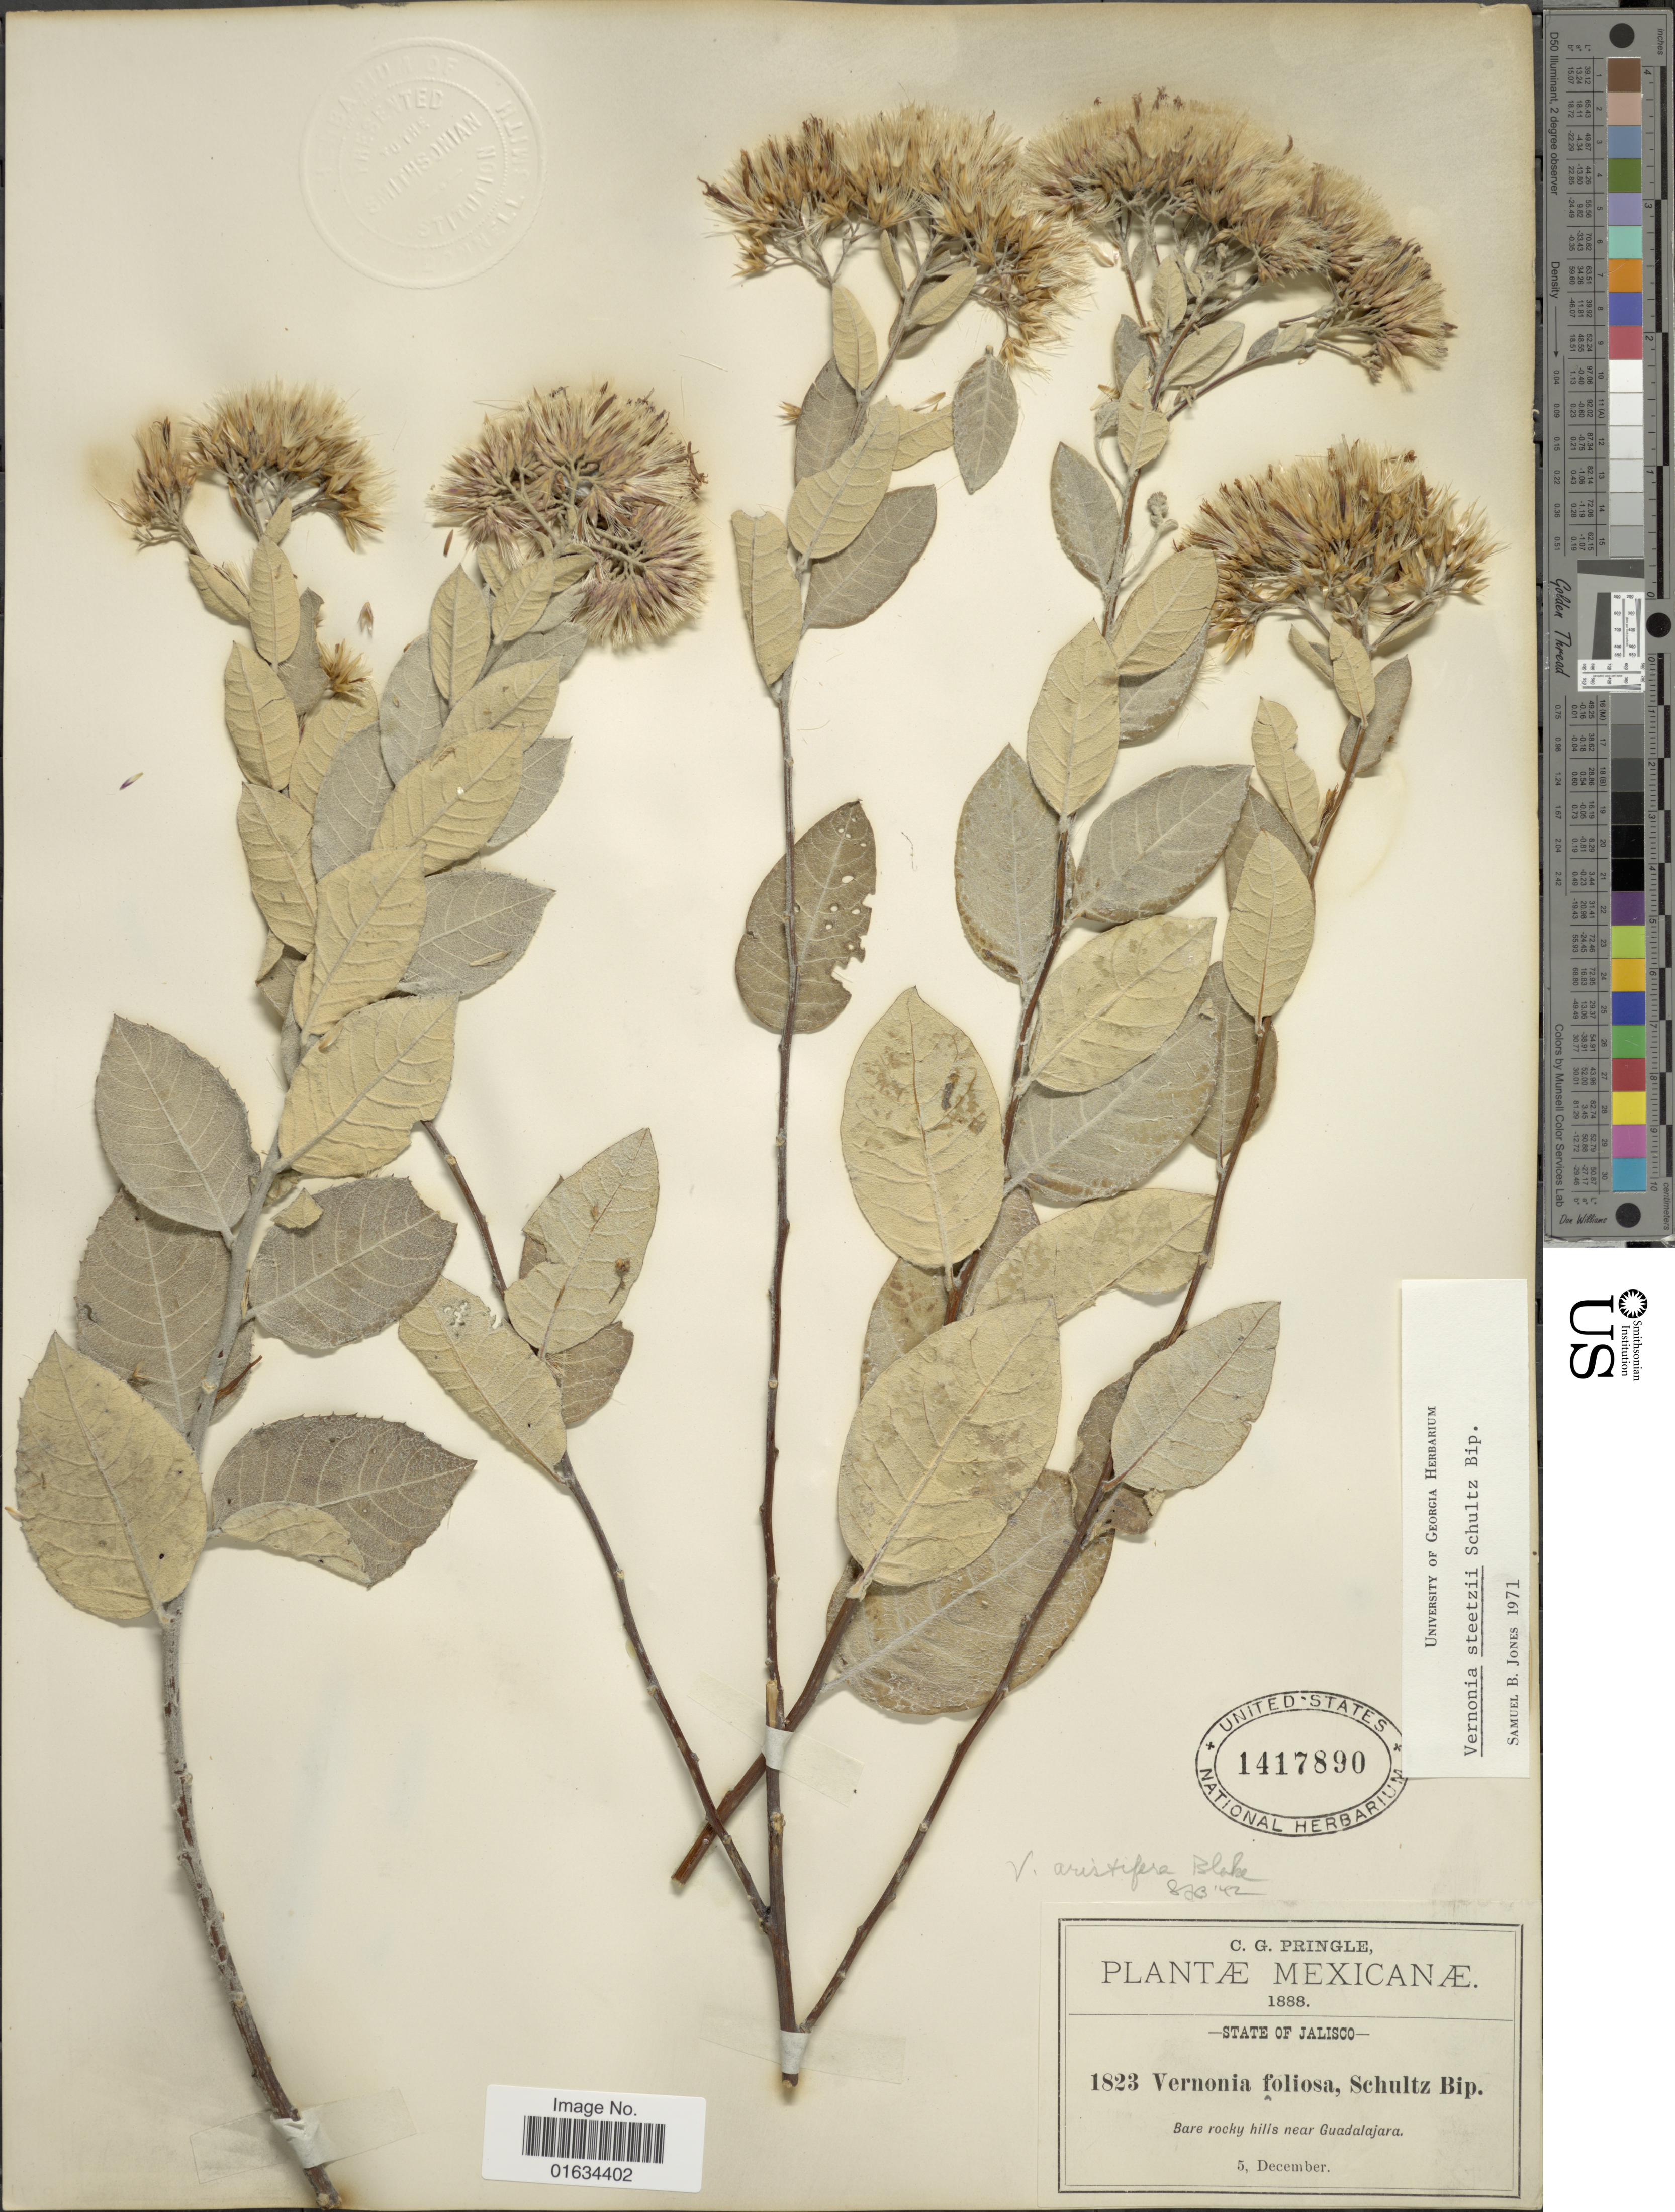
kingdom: Plantae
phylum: Tracheophyta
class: Magnoliopsida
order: Asterales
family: Asteraceae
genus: Critoniopsis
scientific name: Critoniopsis foliosa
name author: (Benth.) H. Rob.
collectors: C. G. Pringle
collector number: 1823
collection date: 1888-12-05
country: Mexico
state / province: Jalisco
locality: Bare rocky hills near Guadalajara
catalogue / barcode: US 1417890